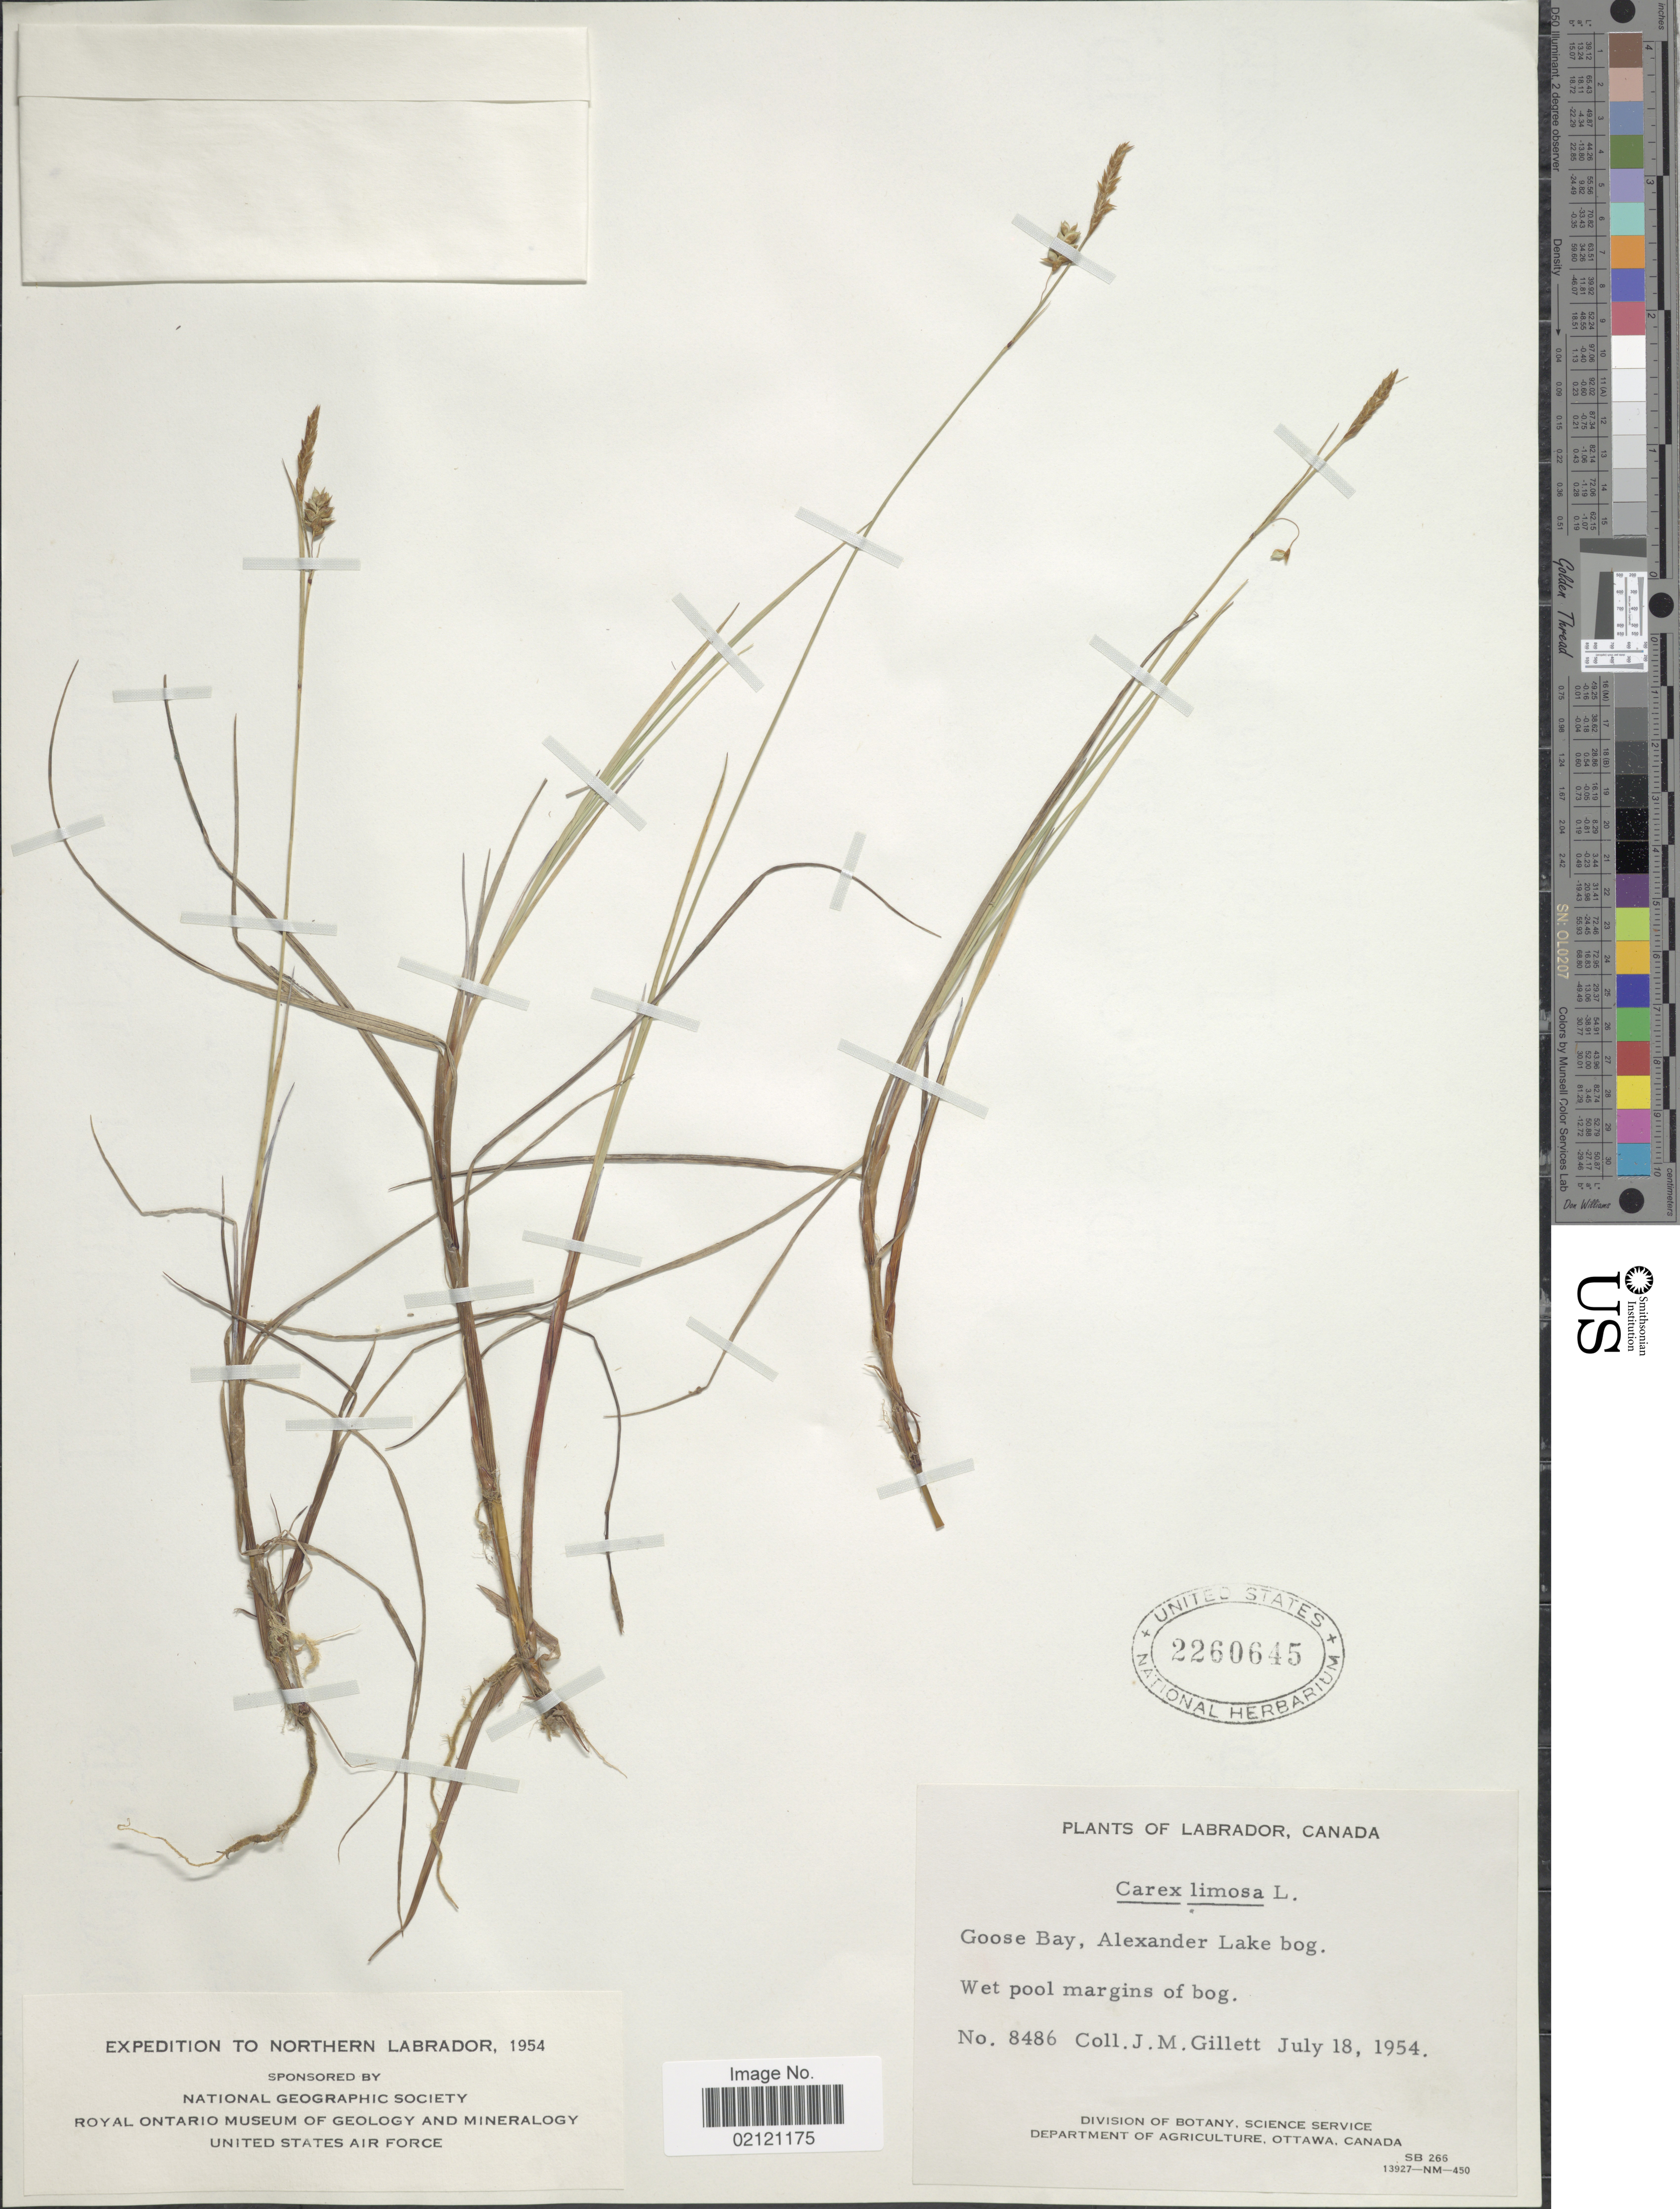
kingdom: Plantae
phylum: Tracheophyta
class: Liliopsida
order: Poales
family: Cyperaceae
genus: Carex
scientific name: Carex limosa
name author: L.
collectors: J. M. Gillett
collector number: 8486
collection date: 1954-07-18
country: Canada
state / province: Newfoundland and Labrador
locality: Labrador, Goose Bay, Alexander Lake bog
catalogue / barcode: US 2260645